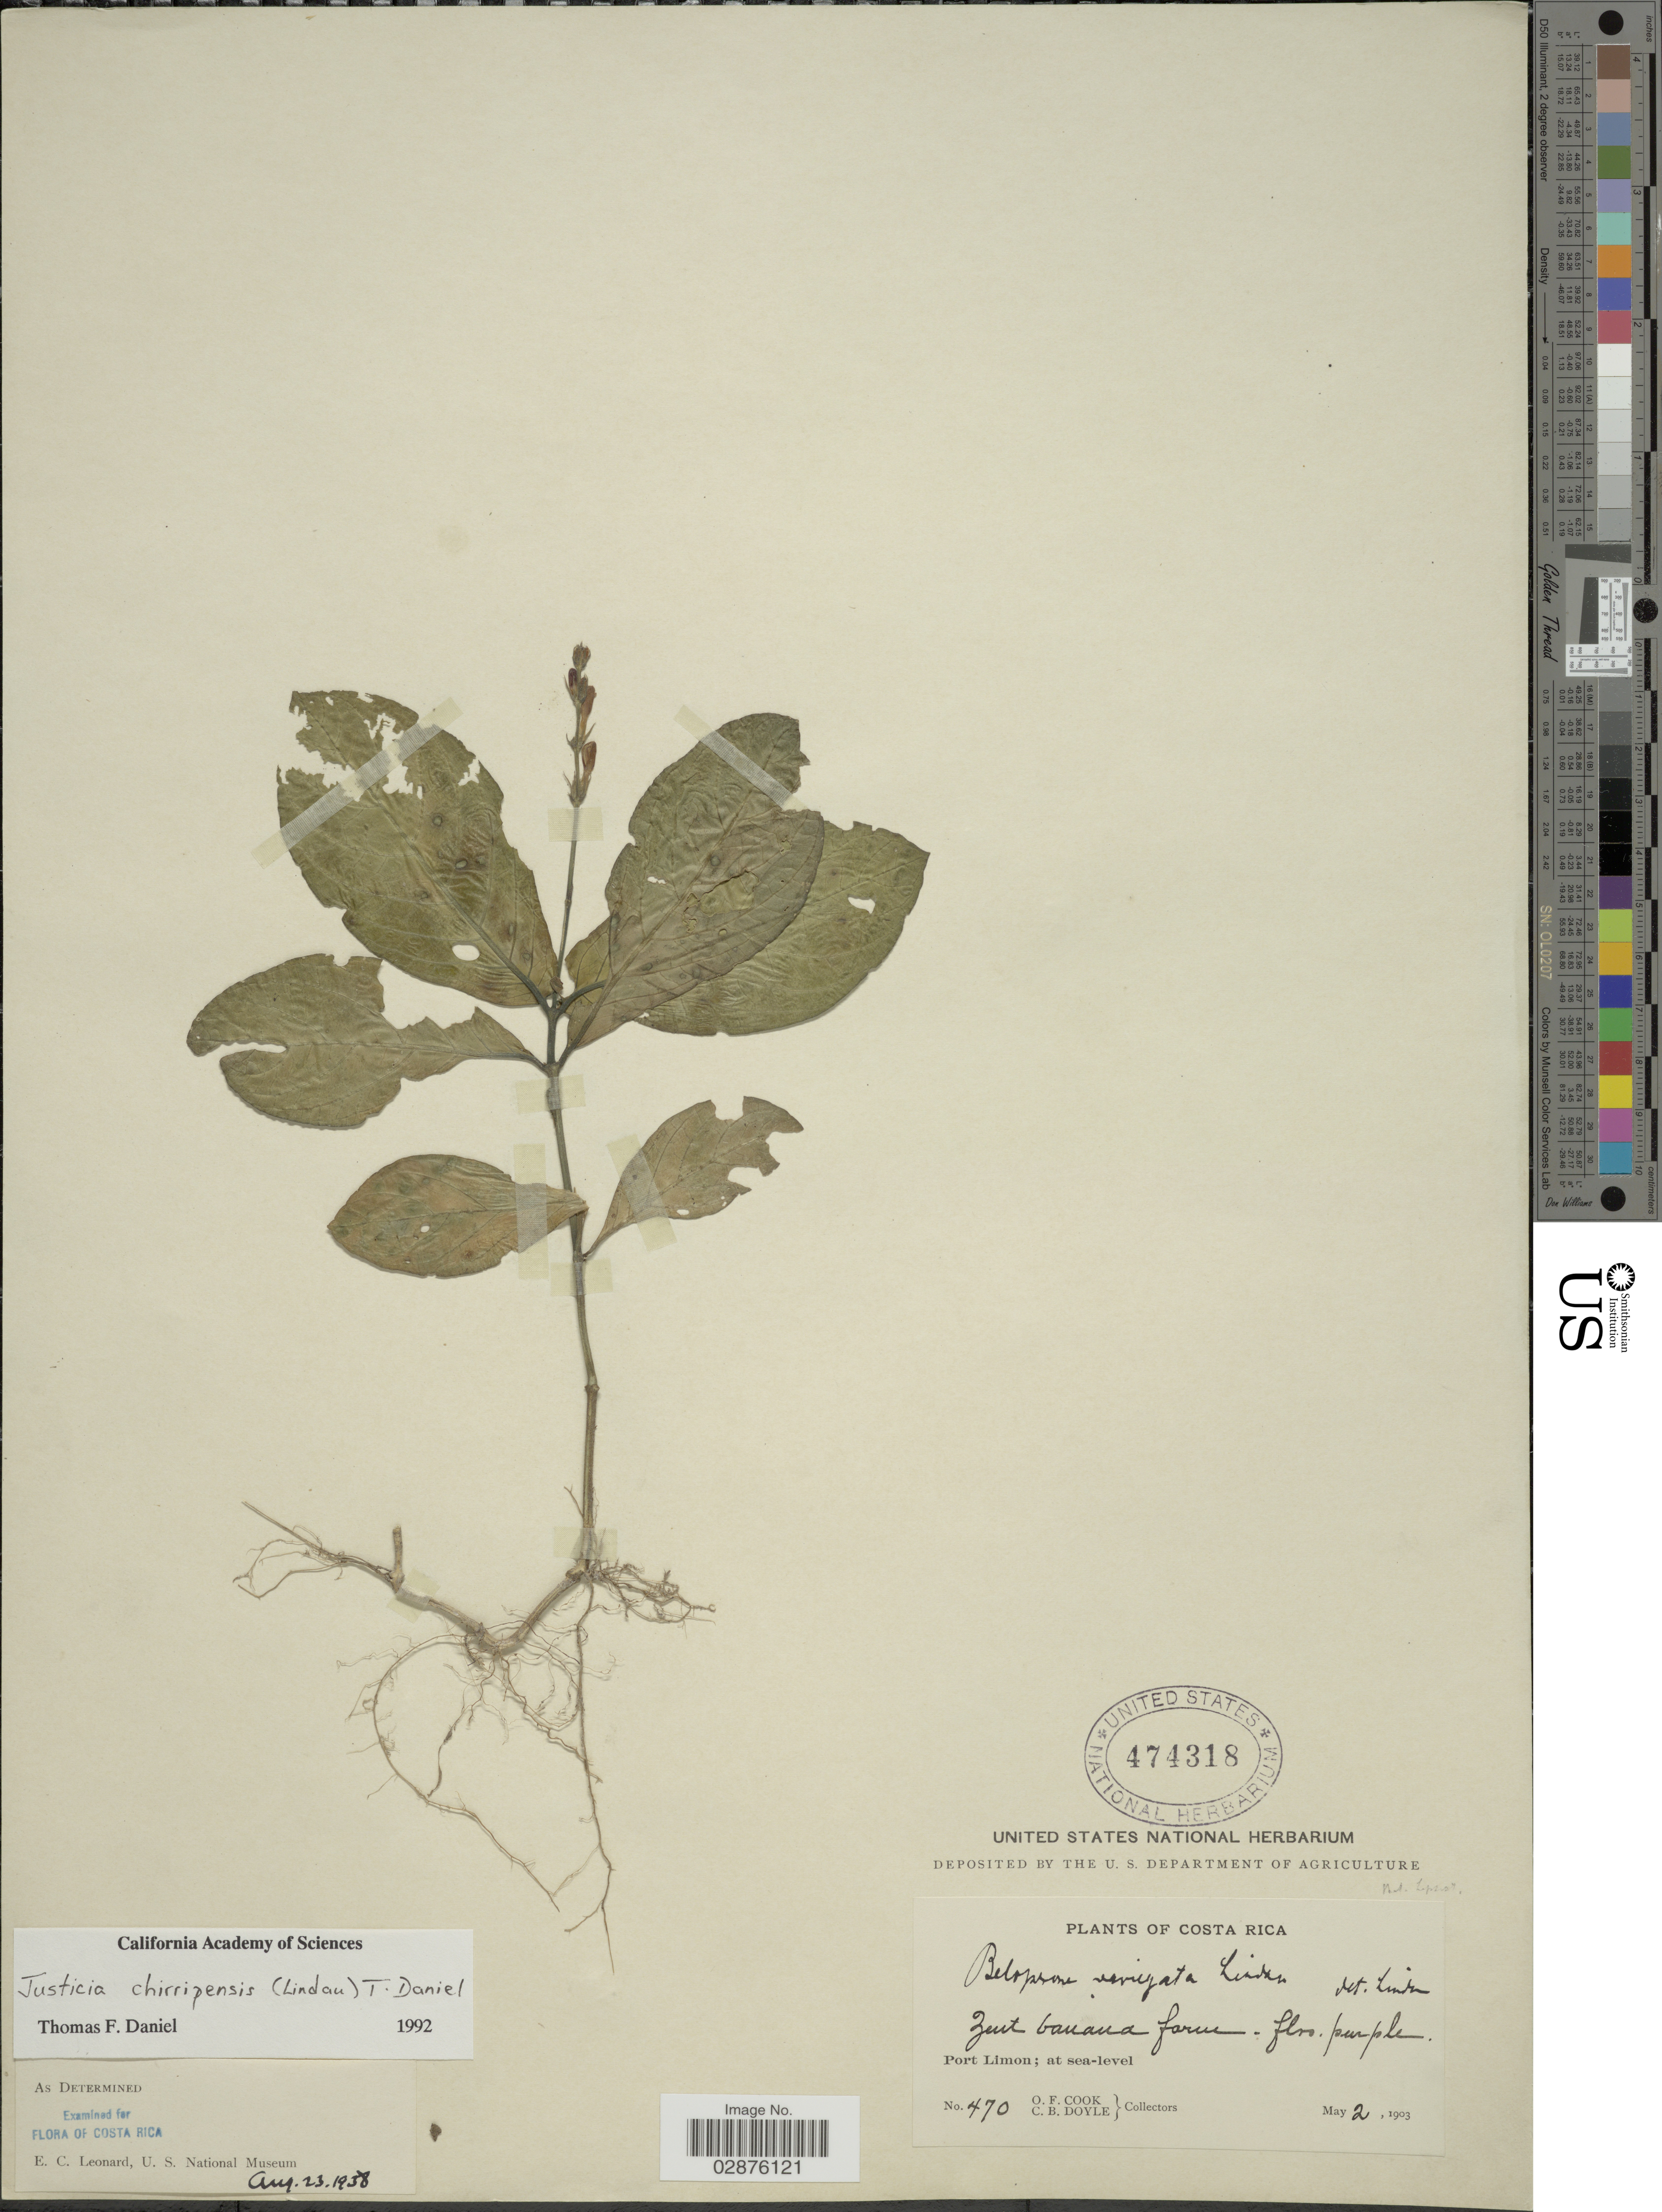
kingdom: Plantae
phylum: Tracheophyta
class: Magnoliopsida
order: Lamiales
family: Acanthaceae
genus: Justicia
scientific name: Justicia chamaeranthemoides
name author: (Kuntze) T.F. Daniel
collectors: O. F. Cook & C. Doyle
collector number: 470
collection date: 1903-05-02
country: Costa Rica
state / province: Limón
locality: Port Limon. Zent banana farm.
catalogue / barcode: US 474318